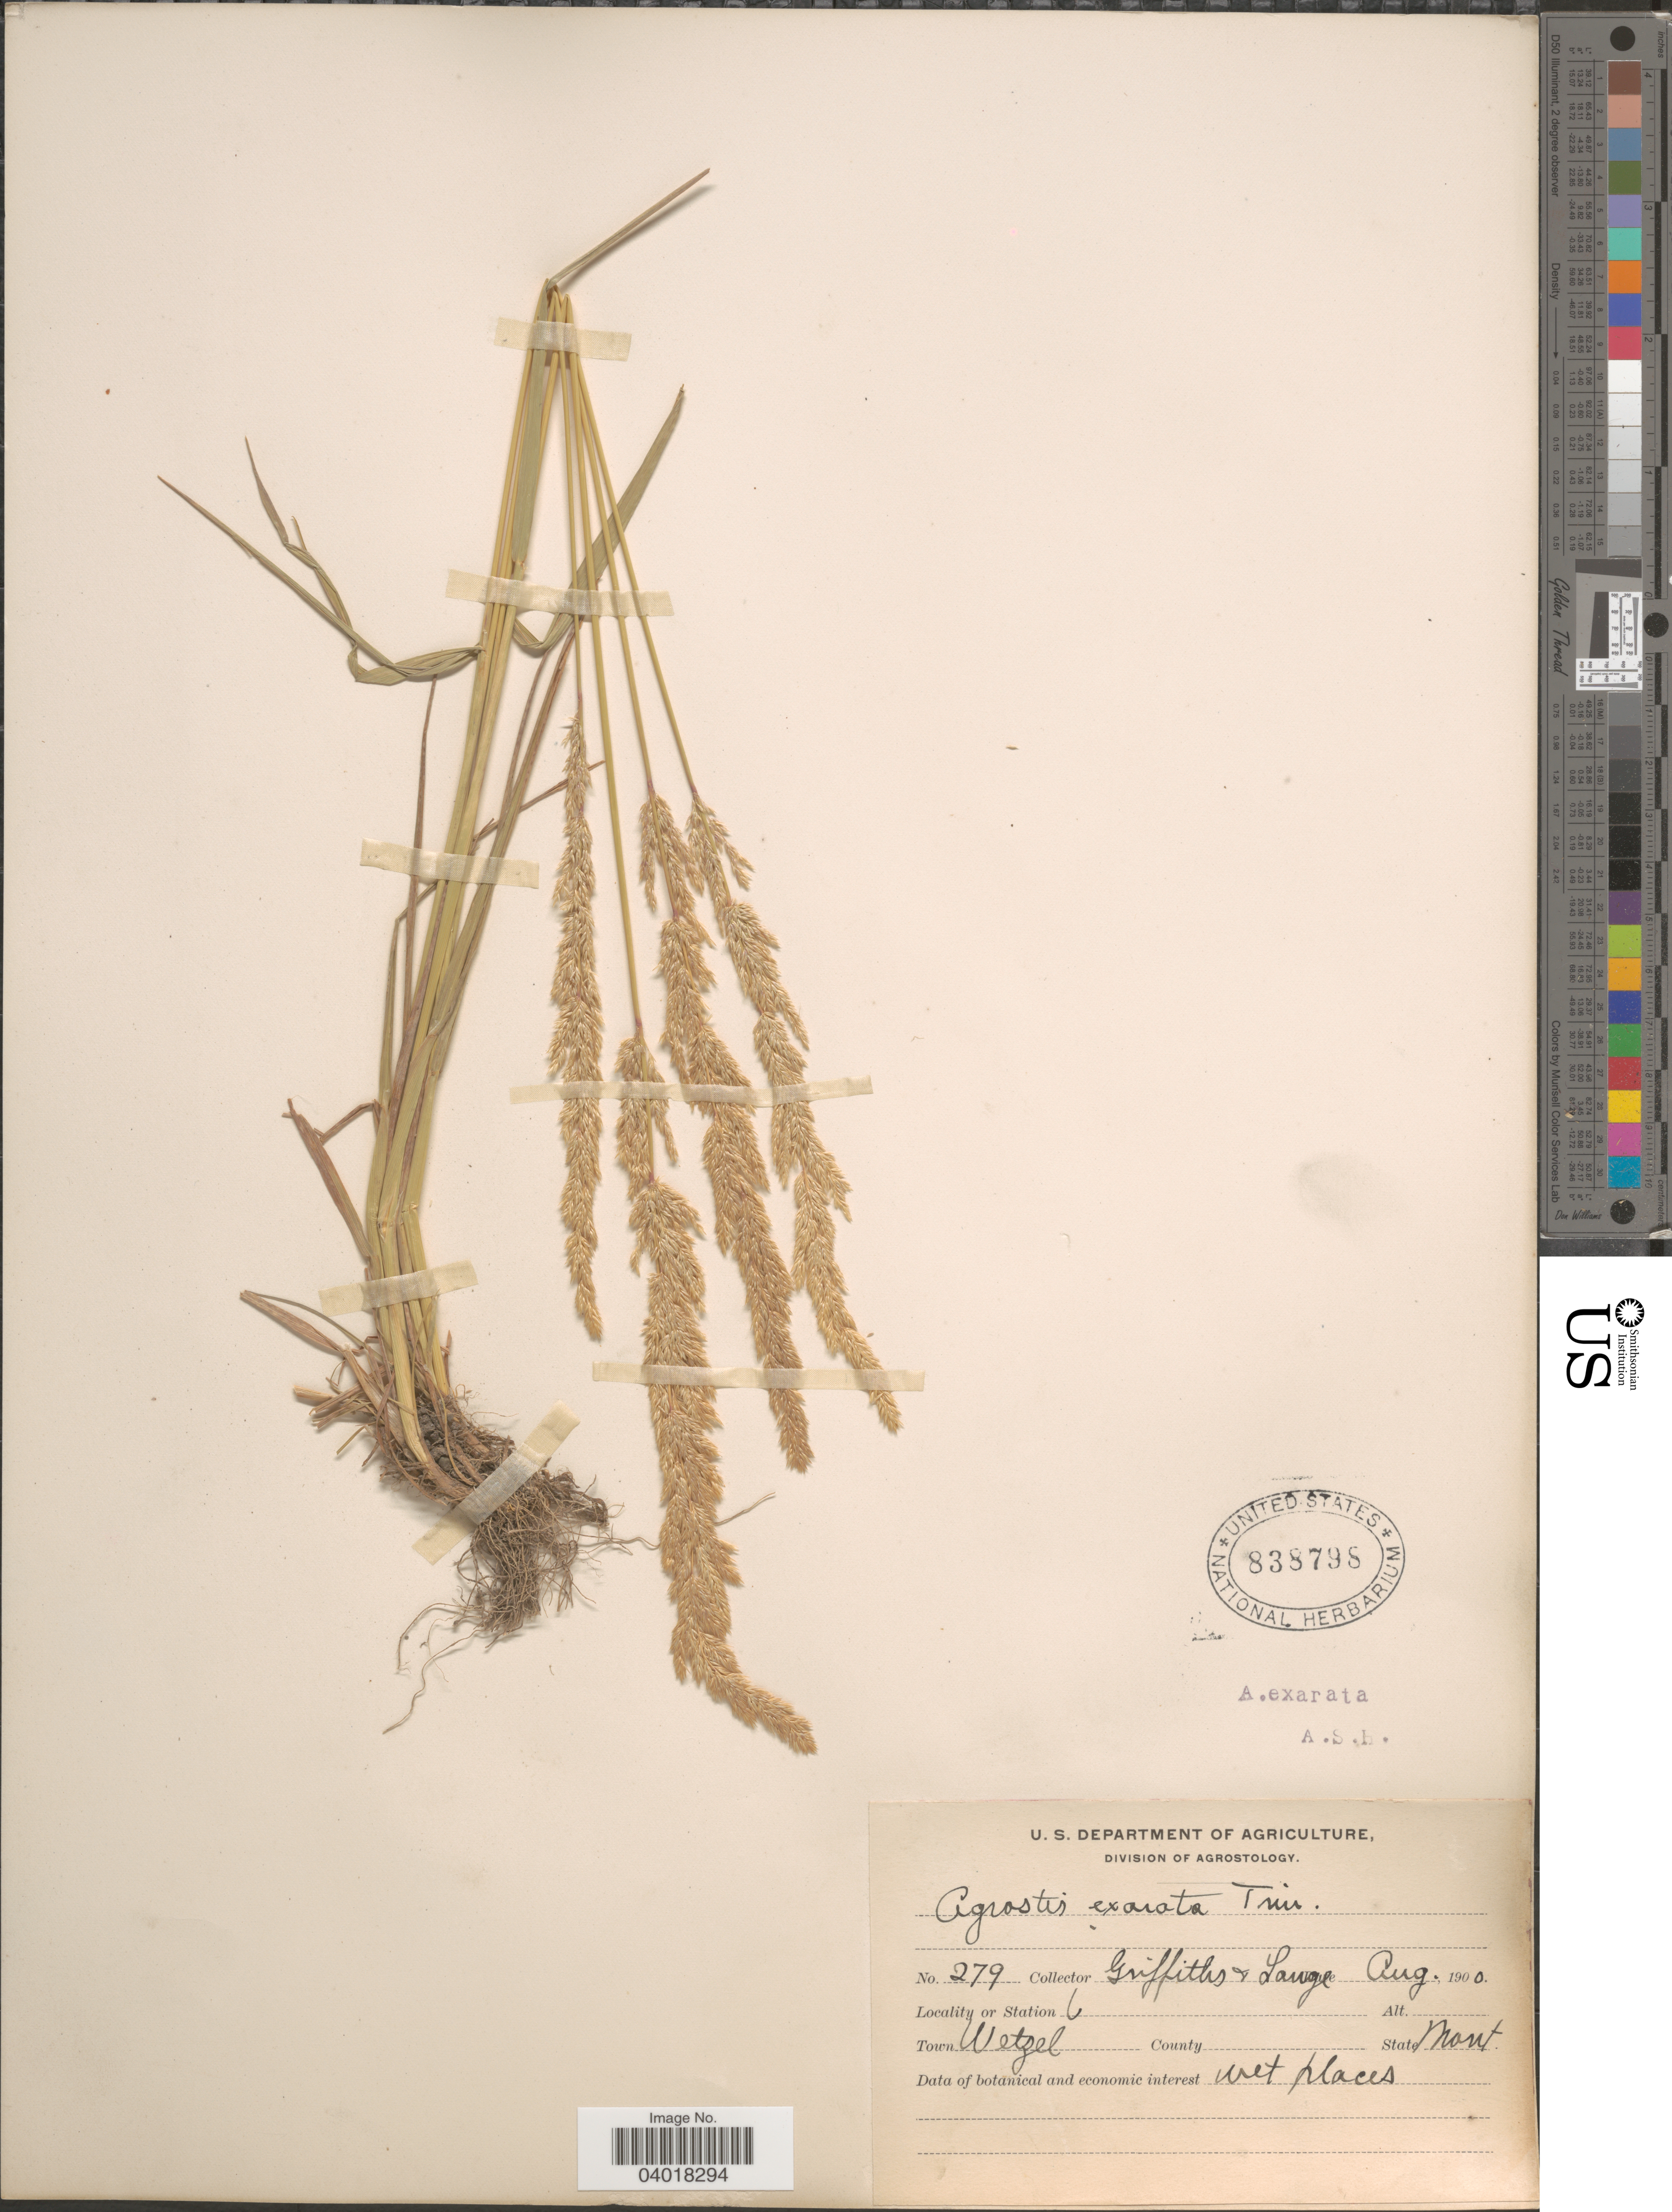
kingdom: Plantae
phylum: Tracheophyta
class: Liliopsida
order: Poales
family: Poaceae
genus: Agrostis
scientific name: Agrostis exarata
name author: Trin.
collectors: -- Griffiths & -- Lange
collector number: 279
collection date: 1900-08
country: United States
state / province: Montana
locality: Station 6. Town Wetzel.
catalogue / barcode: US 838798